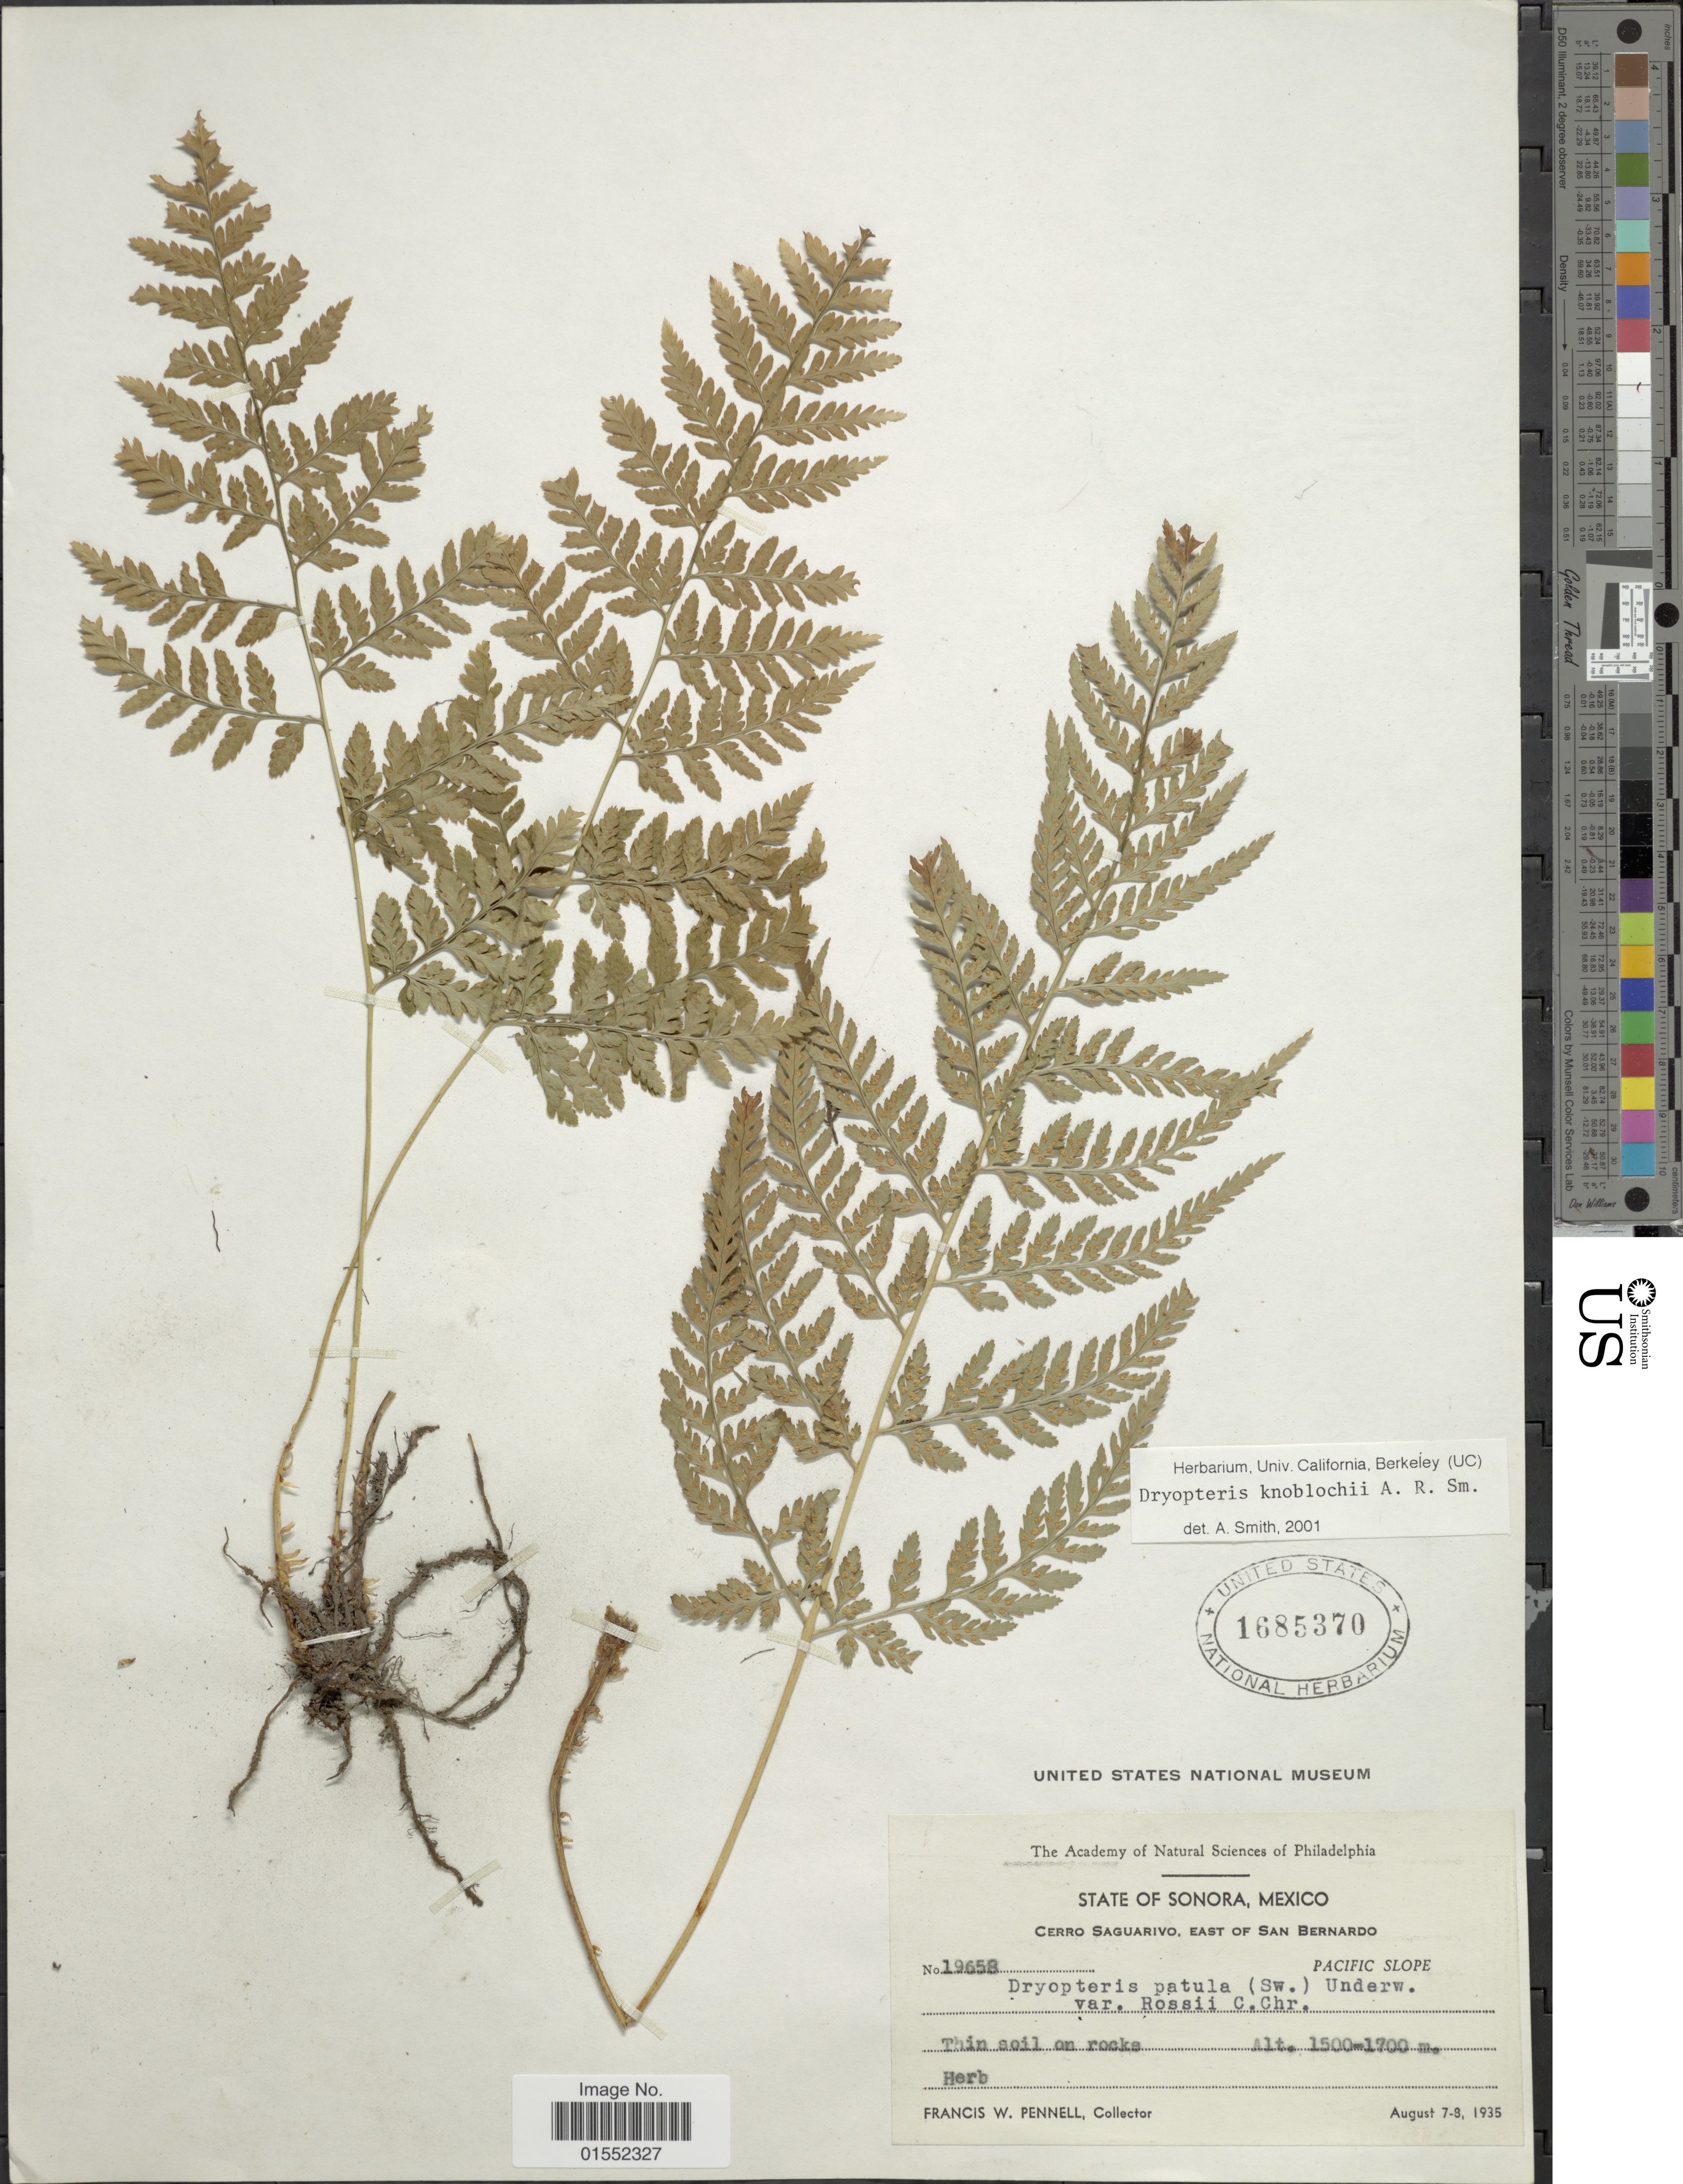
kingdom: Plantae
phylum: Tracheophyta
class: Polypodiopsida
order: Polypodiales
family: Dryopteridaceae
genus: Dryopteris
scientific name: Dryopteris knoblochii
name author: A.R. Sm.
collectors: F. W. Pennell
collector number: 19658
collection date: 1935-08-07/1935-08-08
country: Mexico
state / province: Sonora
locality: Cerro Saguarivo, East of San Bernardo, Pacific Slope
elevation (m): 1500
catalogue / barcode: US 1685370